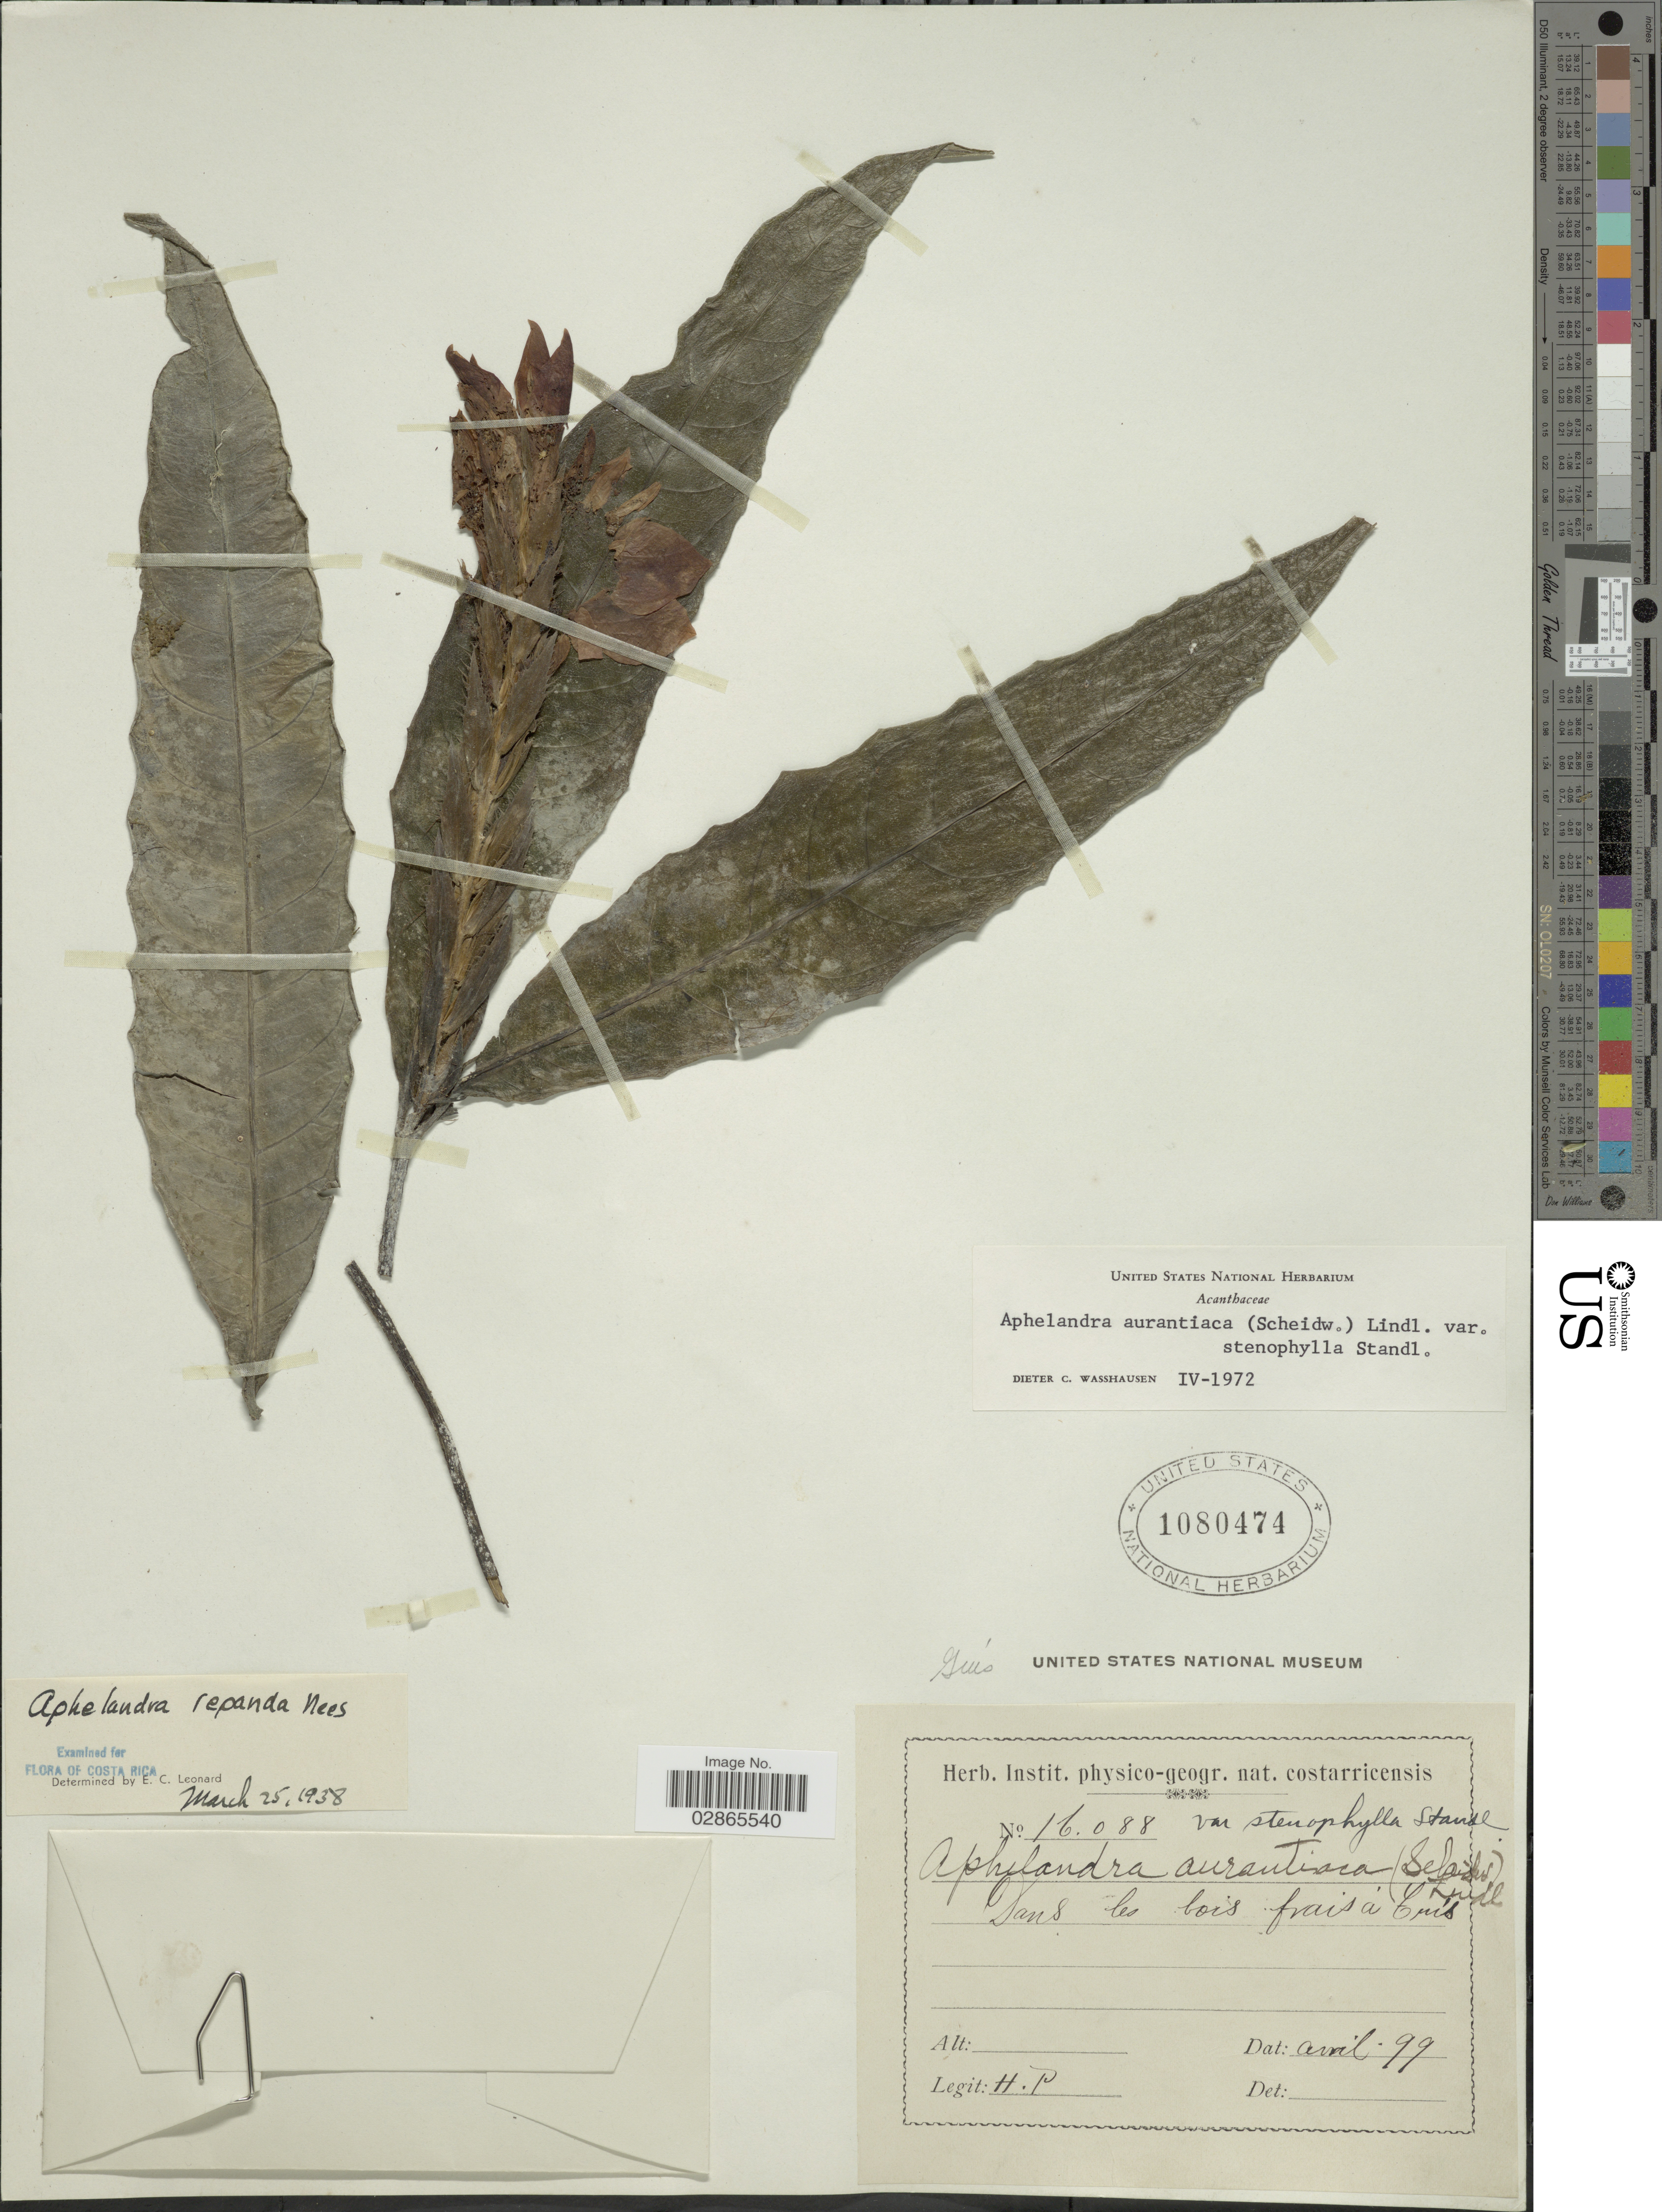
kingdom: Plantae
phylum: Tracheophyta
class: Magnoliopsida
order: Lamiales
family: Acanthaceae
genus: Aphelandra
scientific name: Aphelandra aurantiaca var. stenophylla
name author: Standl.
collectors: H. P.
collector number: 16088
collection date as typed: Transcribed d/m/y: /4/99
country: Costa Rica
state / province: Cartago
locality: Dans les bois frais à Tuis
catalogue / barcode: US 1080474